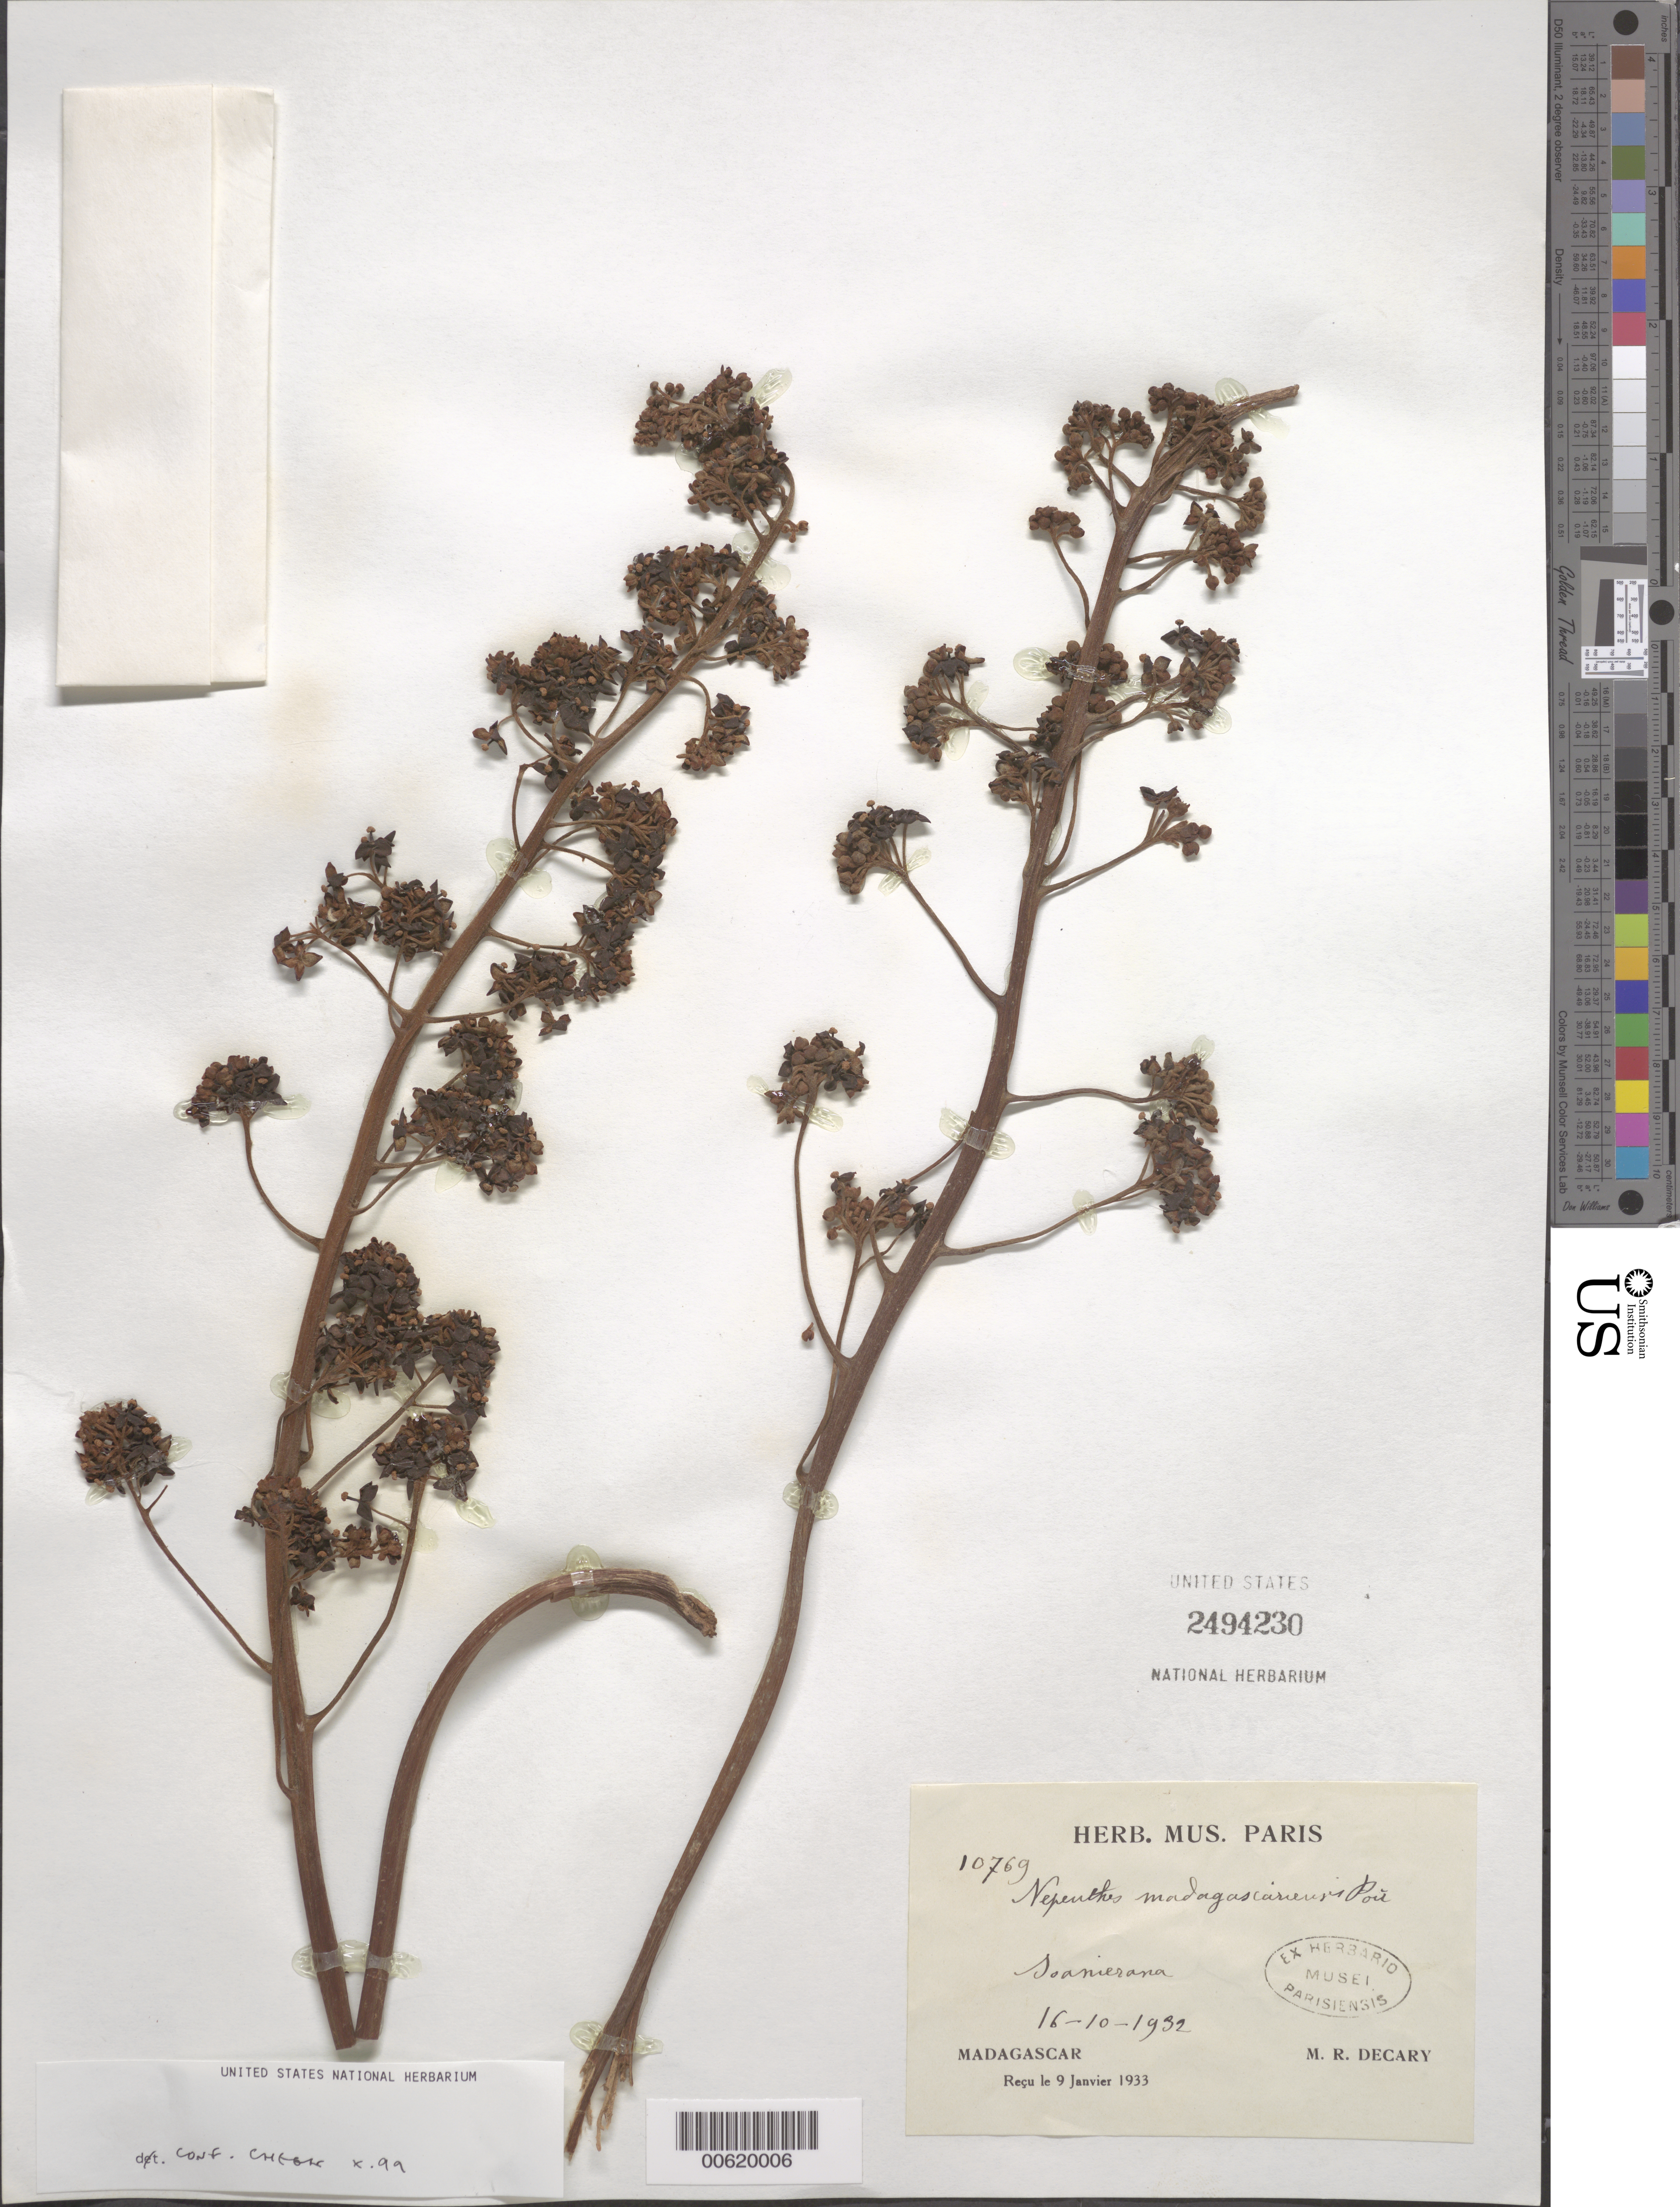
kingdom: Plantae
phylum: Tracheophyta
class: Magnoliopsida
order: Caryophyllales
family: Nepenthaceae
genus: Nepenthes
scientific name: Nepenthes madagascariensis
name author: Poir.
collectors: R. Decary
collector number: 10769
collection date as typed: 16 Oct 1932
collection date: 1932-10-16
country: Madagascar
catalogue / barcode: US 2494230